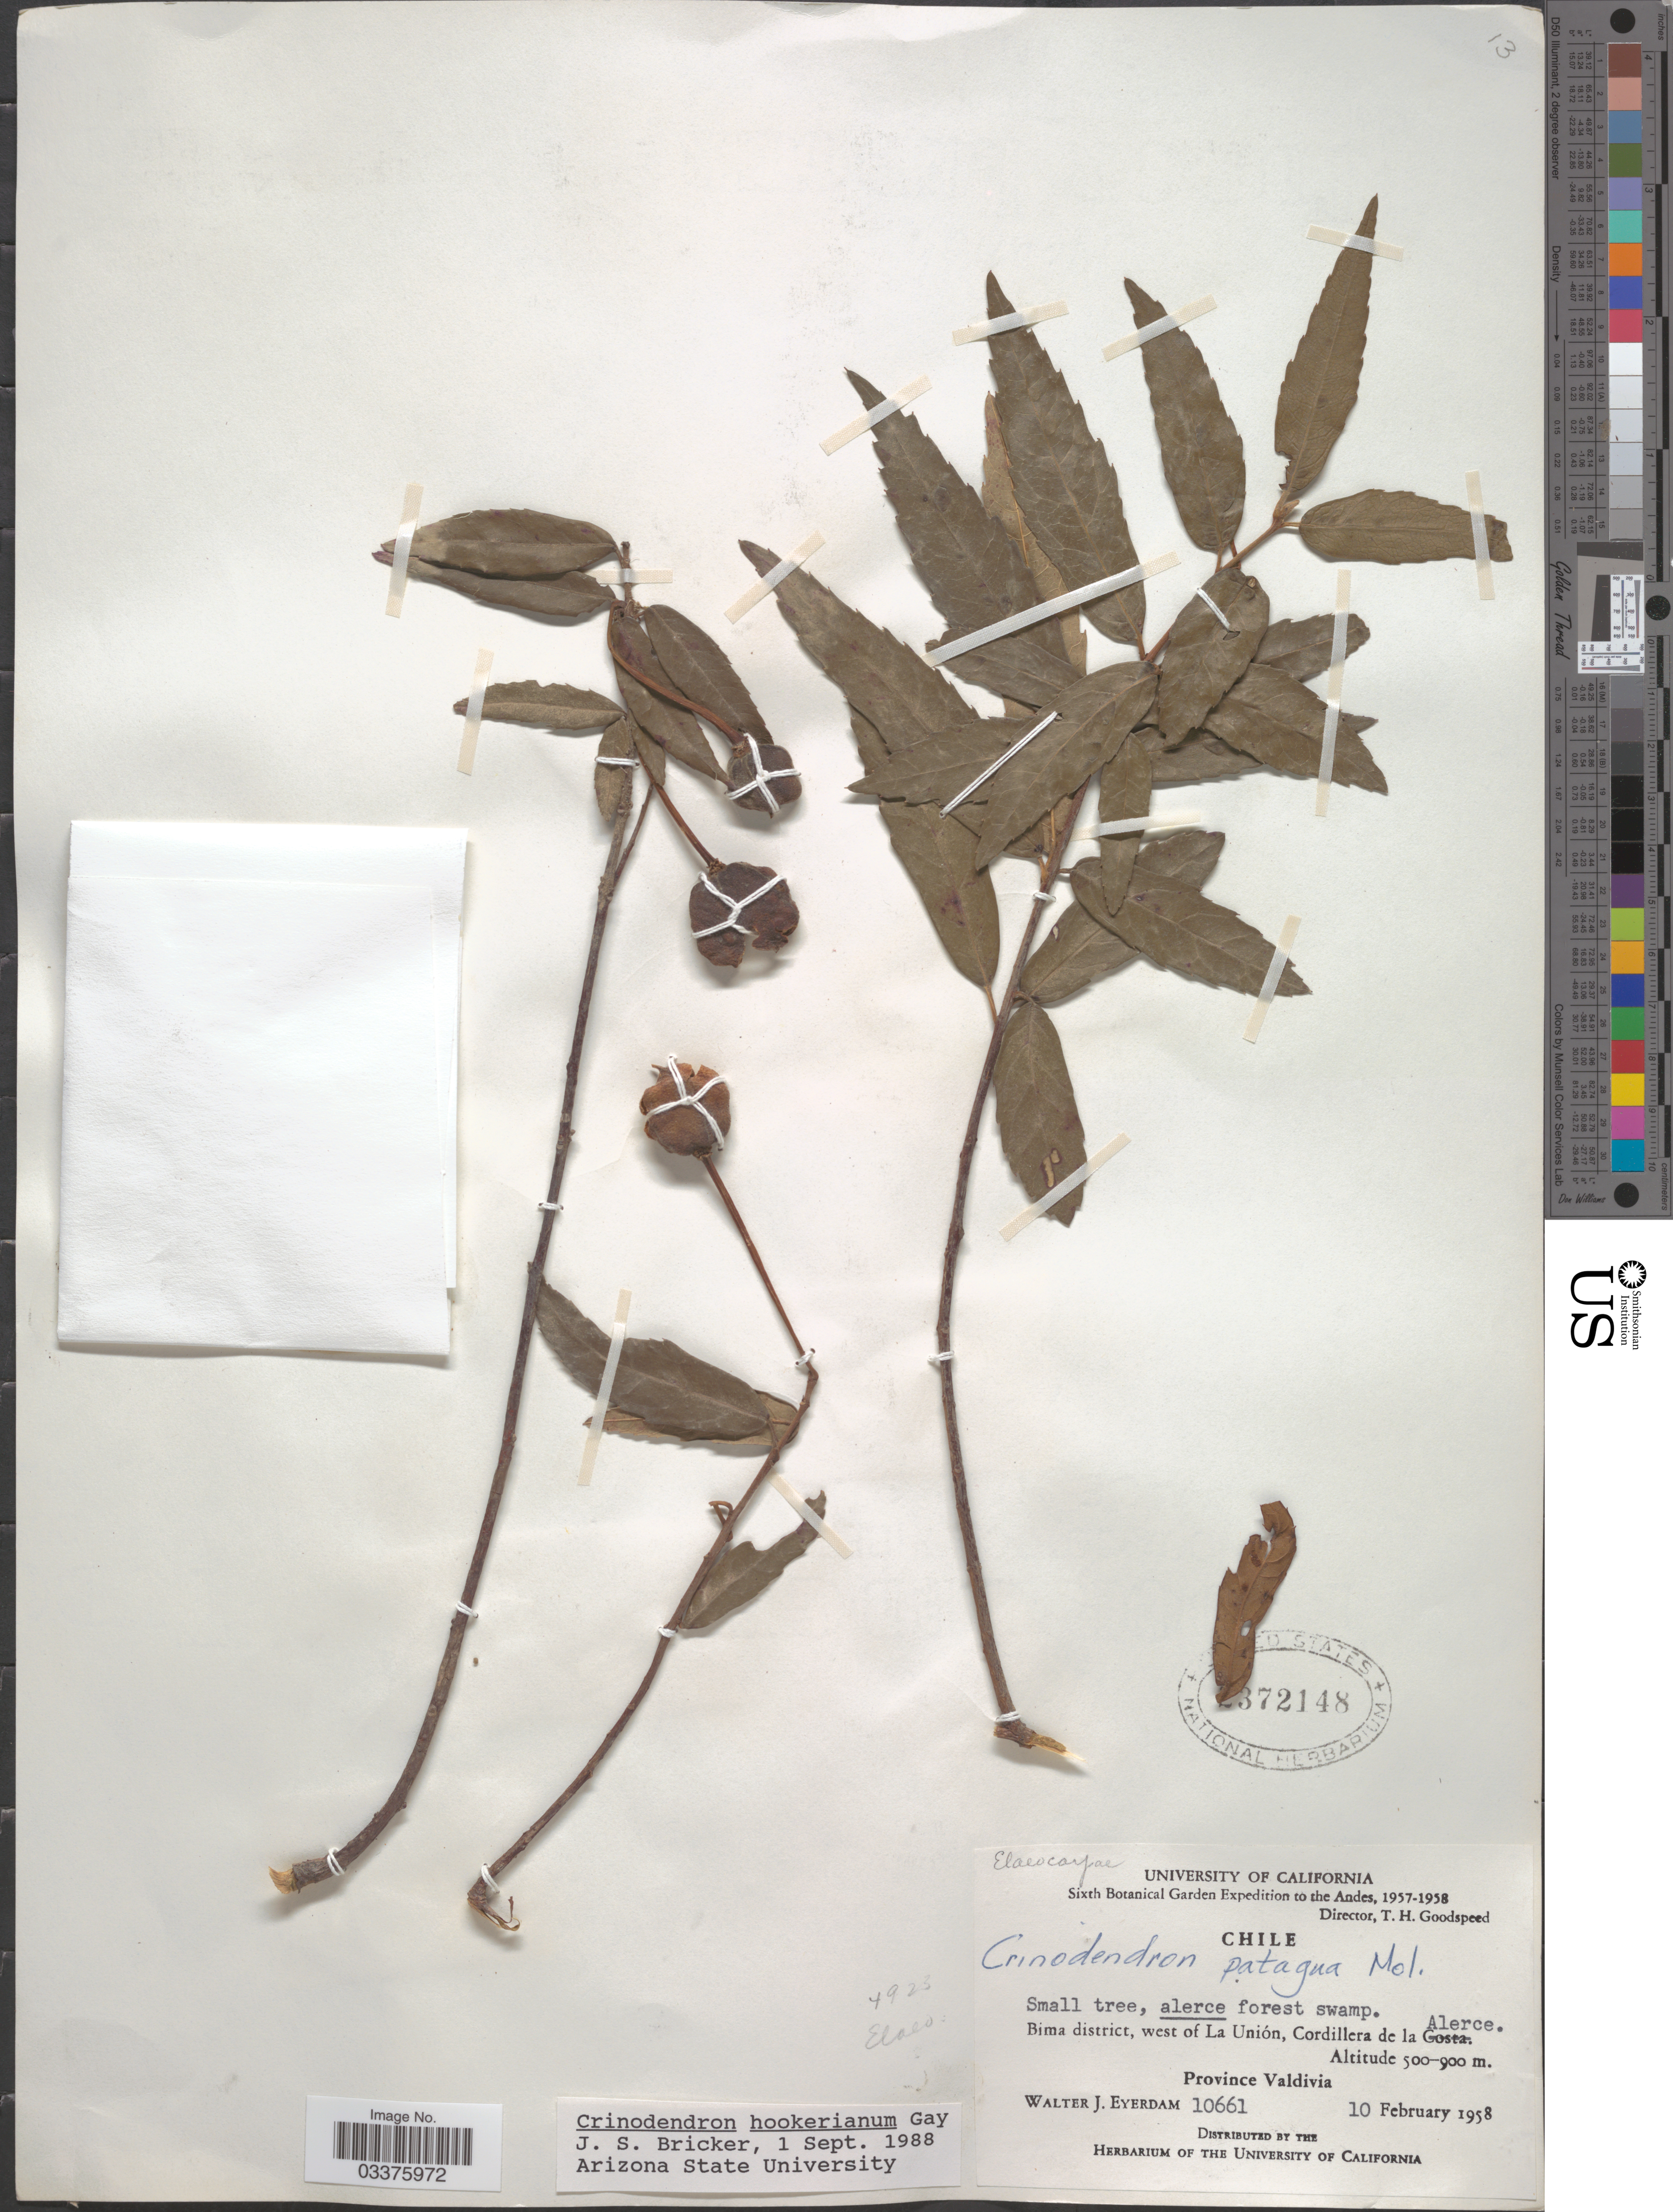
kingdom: Plantae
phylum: Tracheophyta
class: Magnoliopsida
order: Oxalidales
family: Elaeocarpaceae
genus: Crinodendron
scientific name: Crinodendron hookerianum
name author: Gay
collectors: W. J. Eyerdam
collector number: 10661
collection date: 1958-02-10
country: Chile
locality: Andes. Bima district, west of La Unión, Cordillera de la Alerce. Province Valdivia.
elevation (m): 500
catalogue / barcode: US 2372148